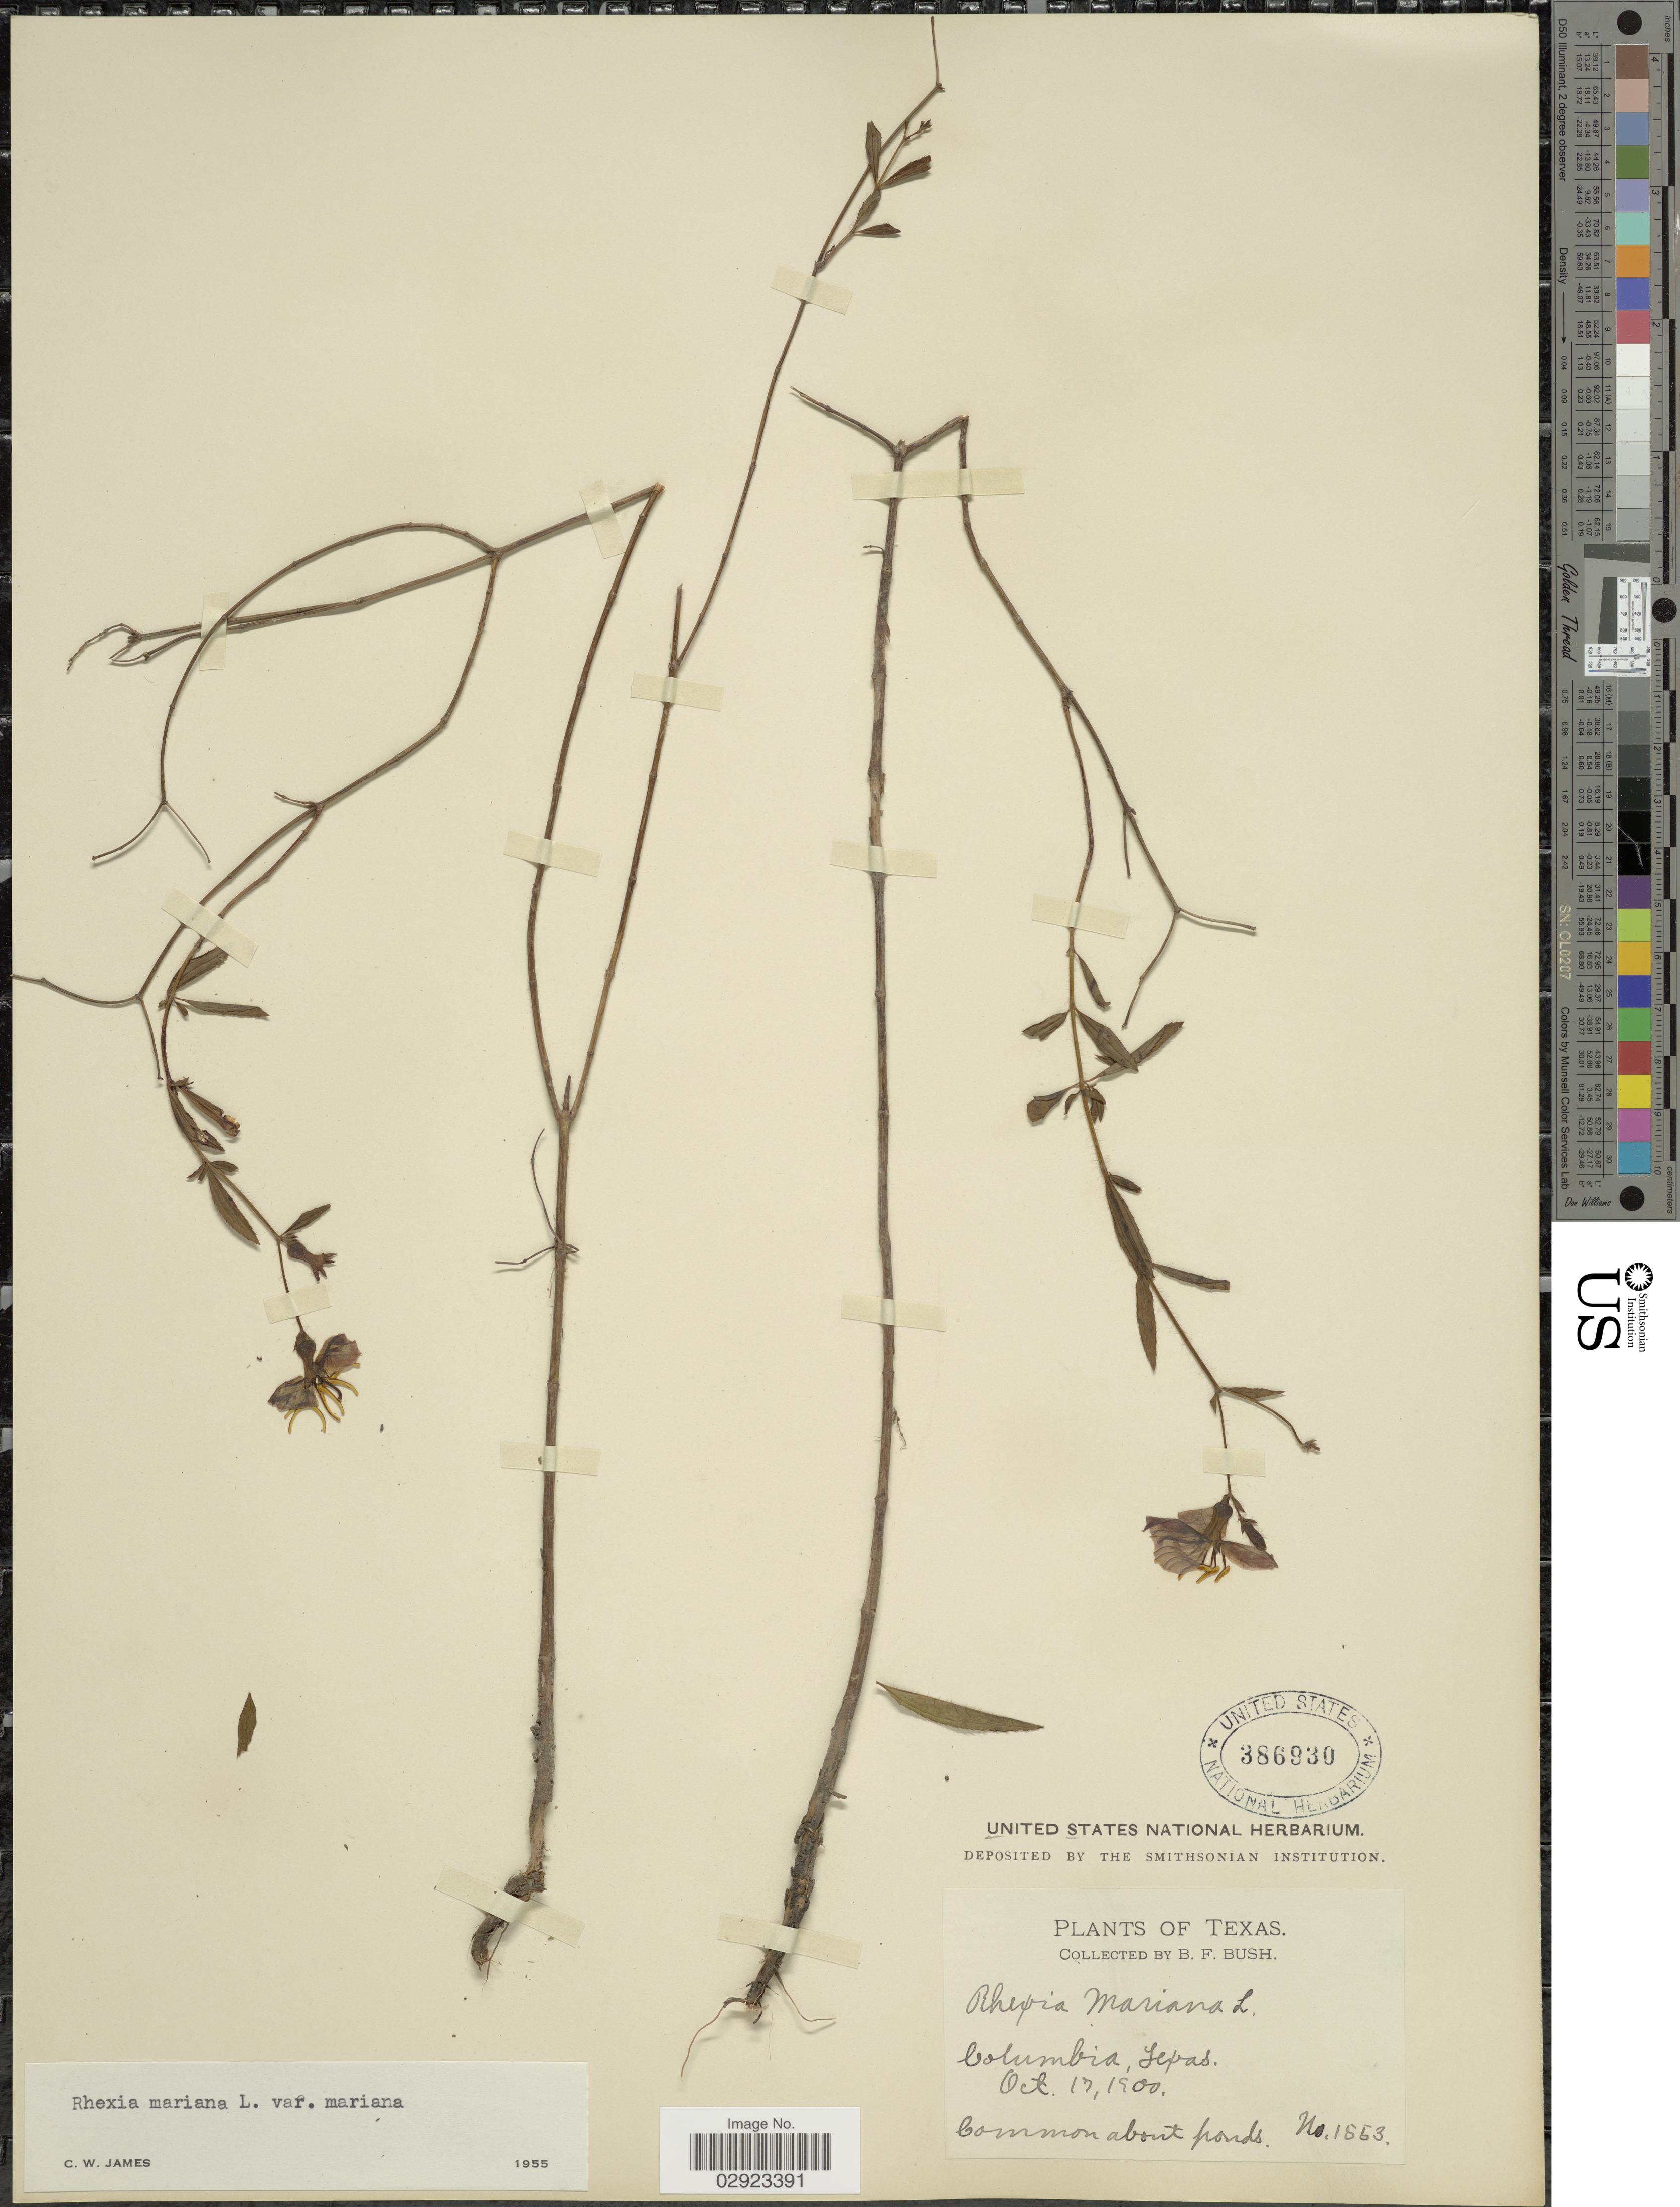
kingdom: Plantae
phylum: Tracheophyta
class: Magnoliopsida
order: Myrtales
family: Melastomataceae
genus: Rhexia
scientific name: Rhexia mariana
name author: L.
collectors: B. F. Bush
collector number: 1553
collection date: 1900-10-17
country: United States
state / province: Texas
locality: Columbia.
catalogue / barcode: US 386930